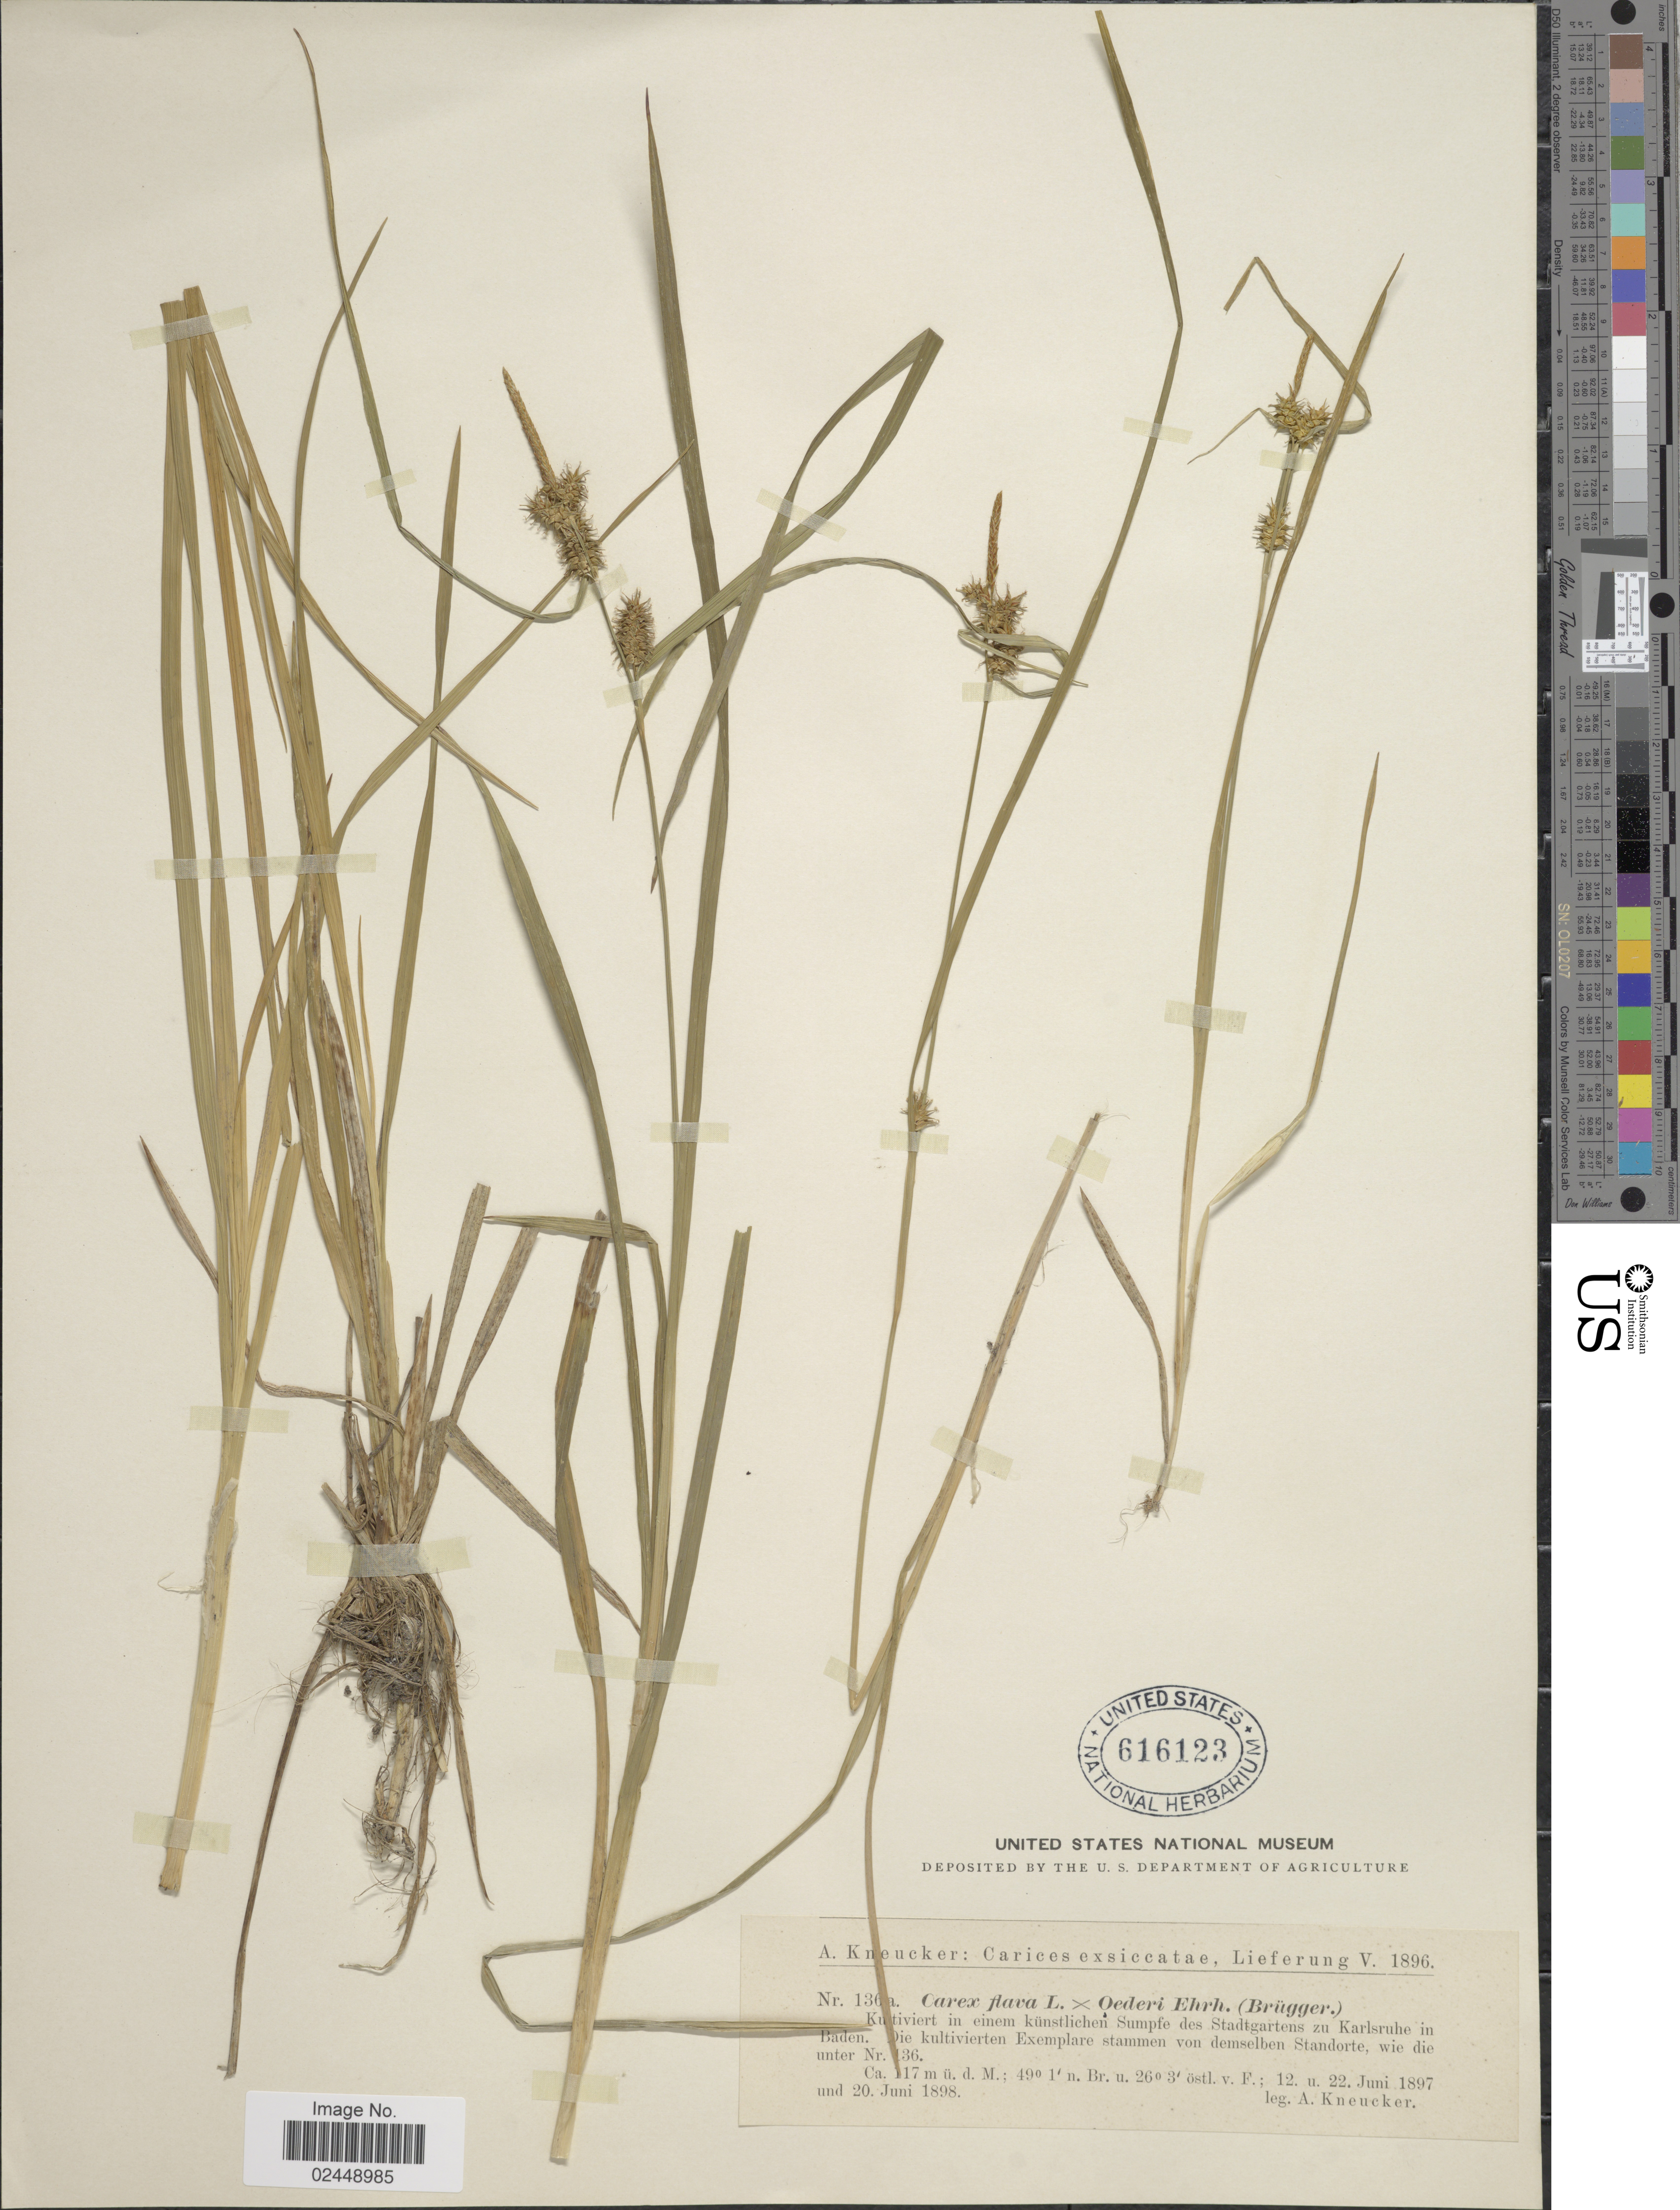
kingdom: Plantae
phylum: Tracheophyta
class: Liliopsida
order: Poales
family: Cyperaceae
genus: Carex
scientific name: Carex flava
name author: L.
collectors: A. Kneucker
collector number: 136a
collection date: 1897-06-22/1898-06-20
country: Germany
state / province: Baden-Württemberg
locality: Kutiviert in einem kunstlichen Sumpfe des Stadtgartens zu Karlsruhe in Baden. Die kultivierten Exemplare stammen von demselben Standorte, wie die unter Nr. 136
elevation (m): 117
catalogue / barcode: US 616123